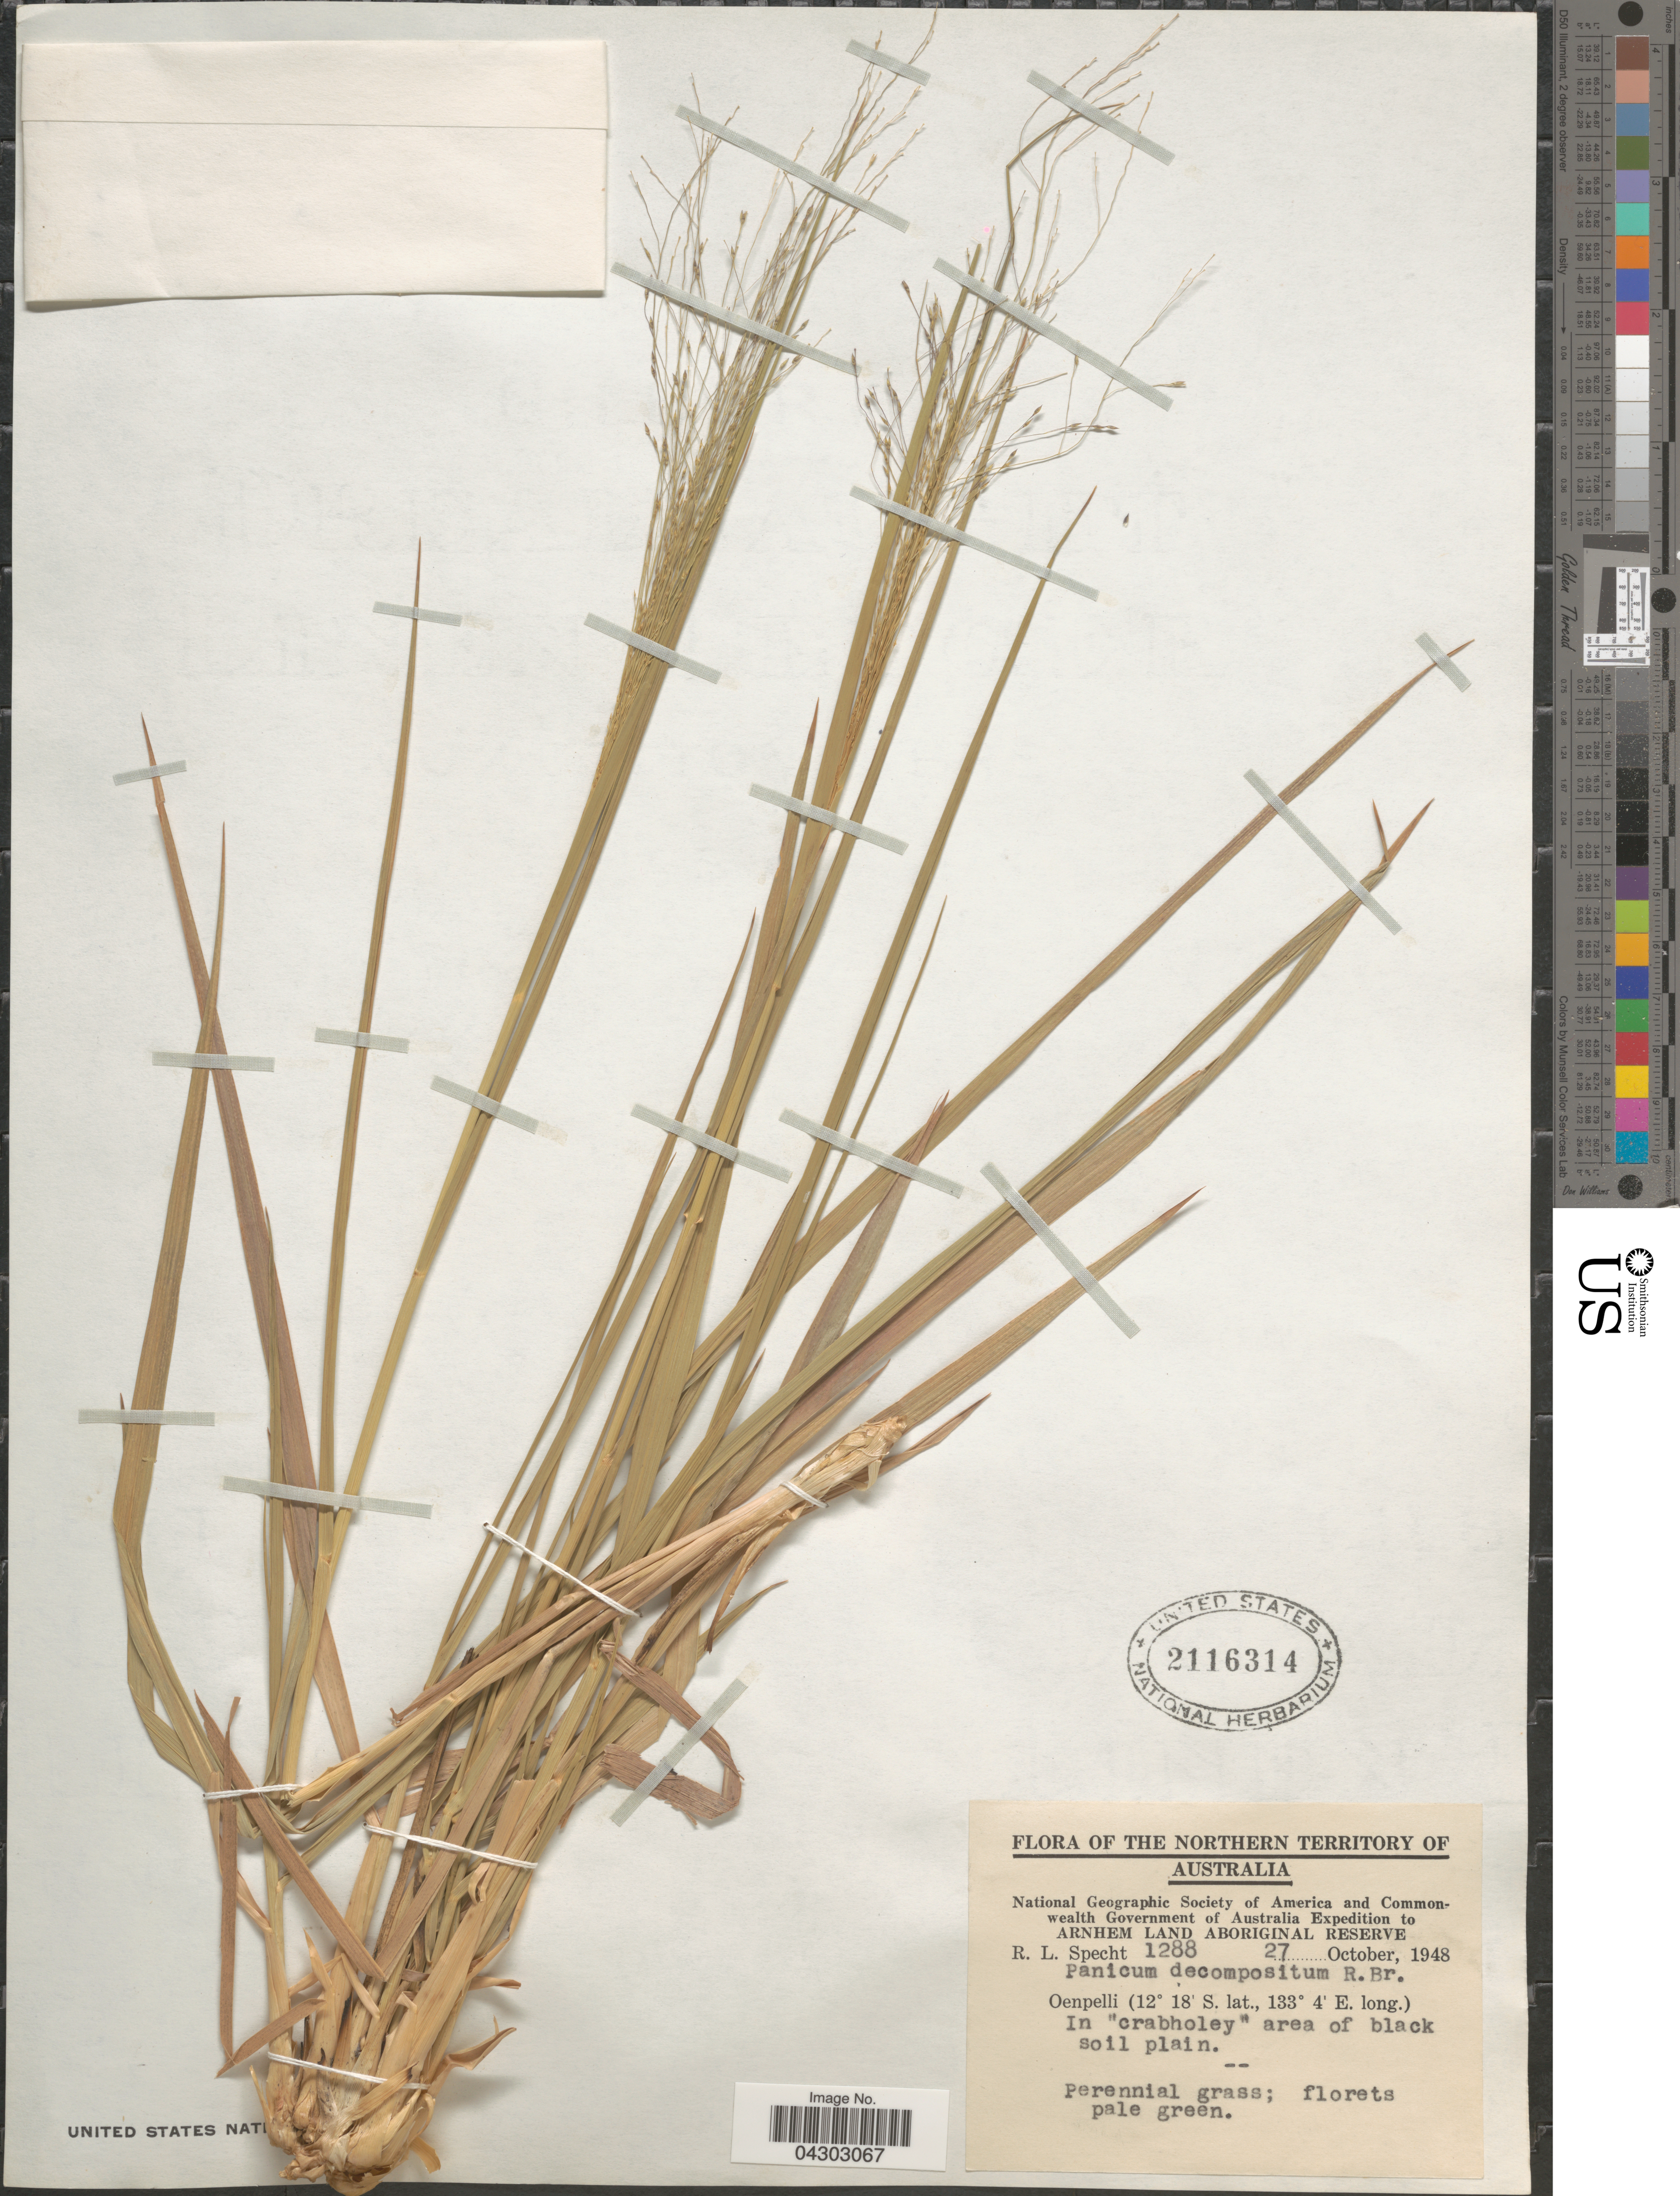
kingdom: Plantae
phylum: Tracheophyta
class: Liliopsida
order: Poales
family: Poaceae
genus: Panicum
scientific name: Panicum decompositum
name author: R. Br.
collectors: R. L. Specht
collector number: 1288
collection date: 1948-10-27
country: Australia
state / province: Northern Territory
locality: The Northern Territory Of Australia. National Geographic Society of America and Commonwealth Government of Australia Expedition to Arnhem Land Aboriginal Reserve. Oenpelli.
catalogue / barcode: US 2116314